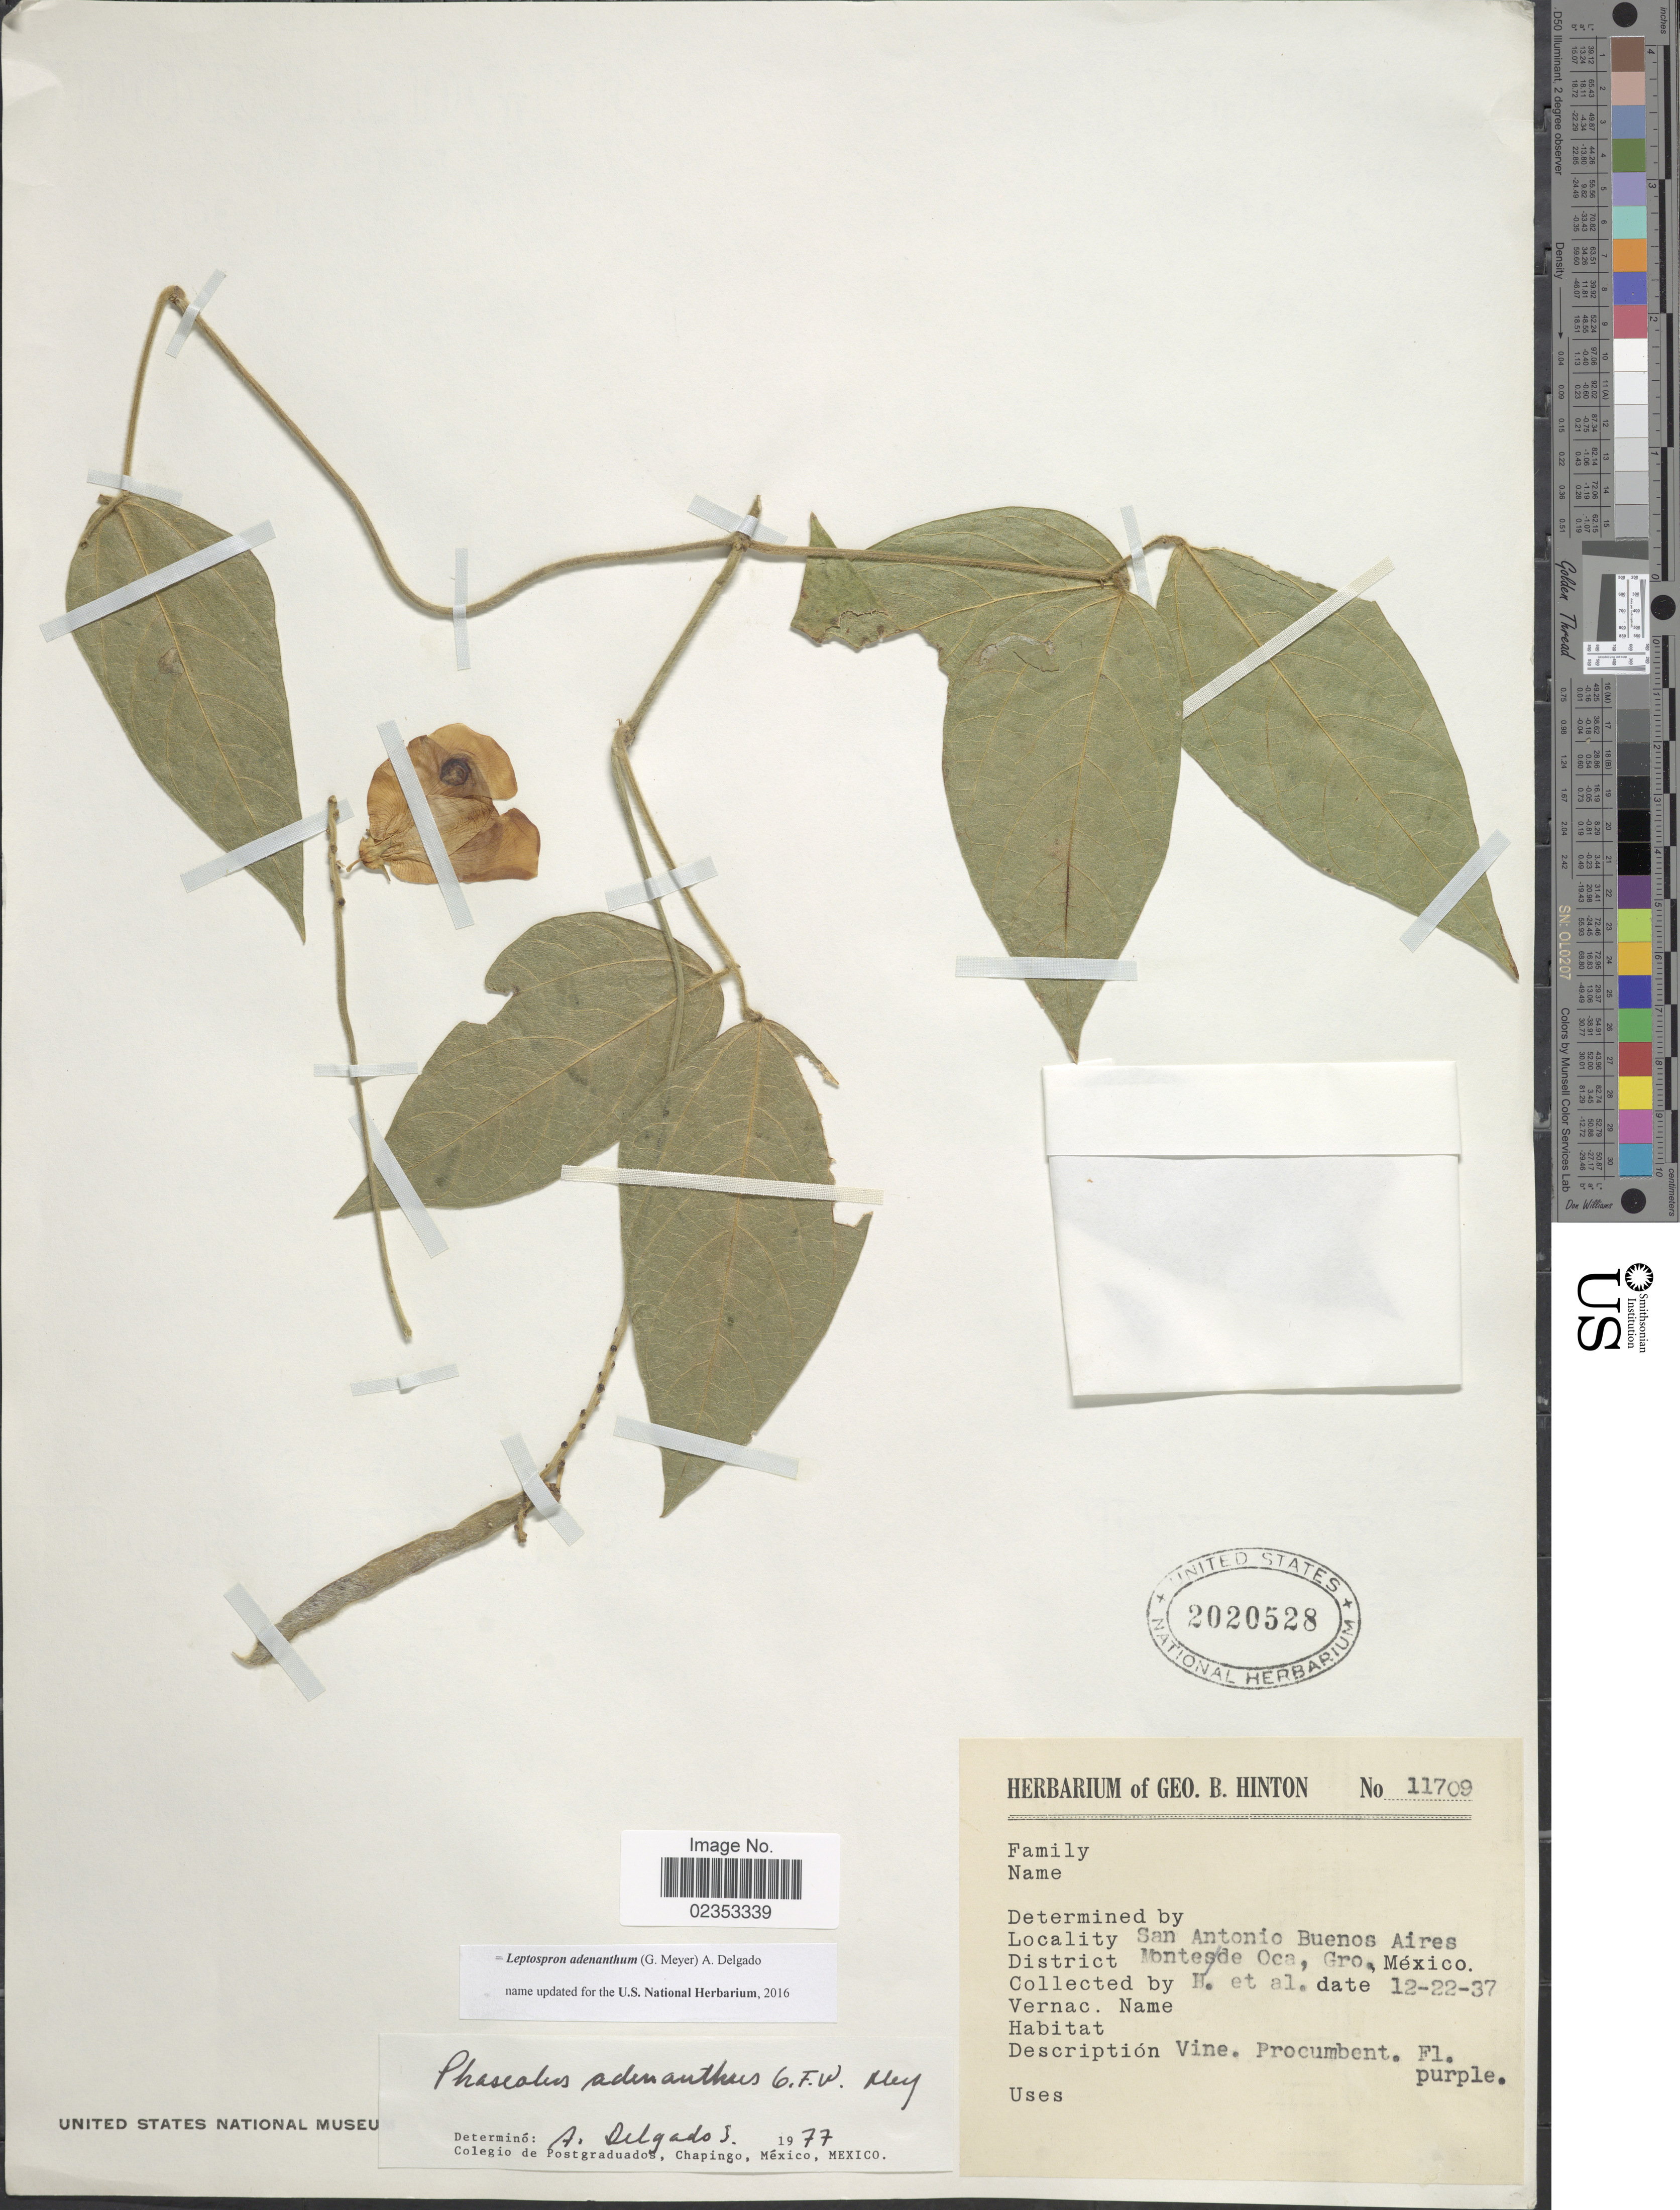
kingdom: Plantae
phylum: Tracheophyta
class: Magnoliopsida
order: Fabales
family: Fabaceae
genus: Leptospron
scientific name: Leptospron adenanthum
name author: (G. Mey.) A. Delgado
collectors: G. B. Hinton & et al.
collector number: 11709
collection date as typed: Transcribed d/m/y: 22/12/37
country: Mexico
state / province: Guerrero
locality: San Antonio Buenos Aires, District Montes de Oca.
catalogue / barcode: US 2020528